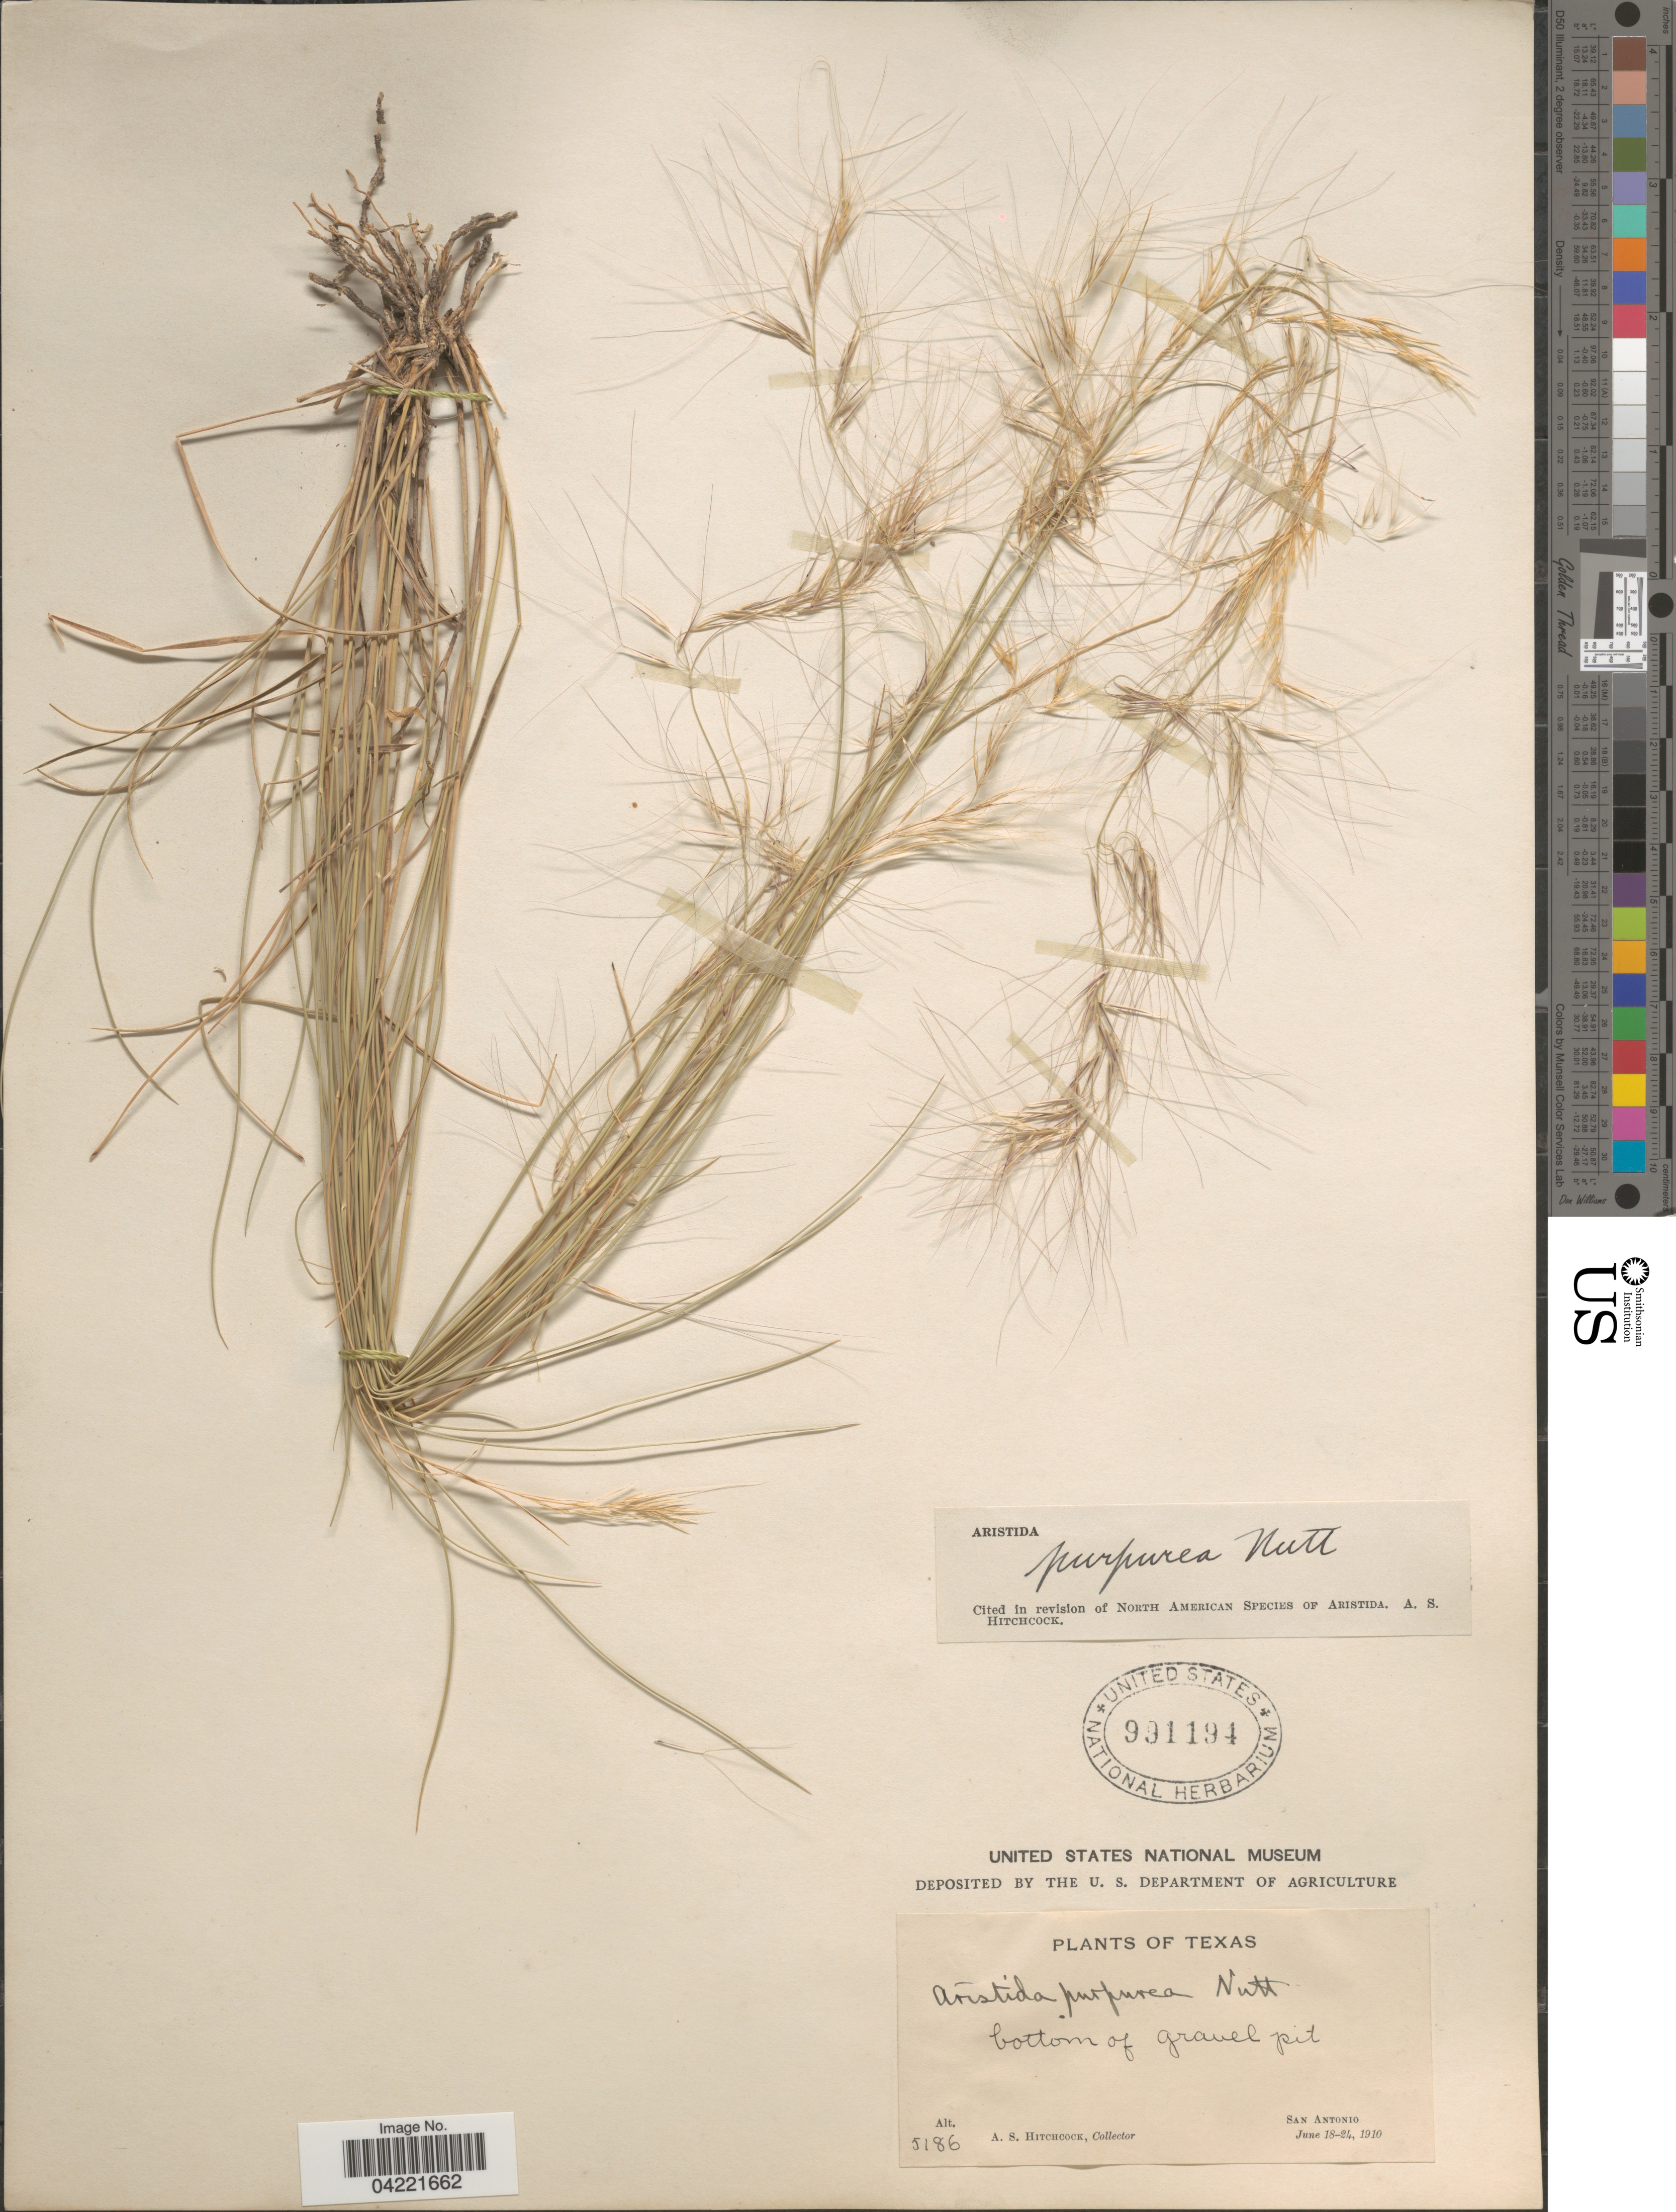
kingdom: Plantae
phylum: Tracheophyta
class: Liliopsida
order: Poales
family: Poaceae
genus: Aristida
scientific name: Aristida purpurea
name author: Nutt.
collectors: A. S. Hitchcock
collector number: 5186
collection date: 1910-06-18/1910-06-24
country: United States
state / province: Texas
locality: San Antonio.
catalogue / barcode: US 991194